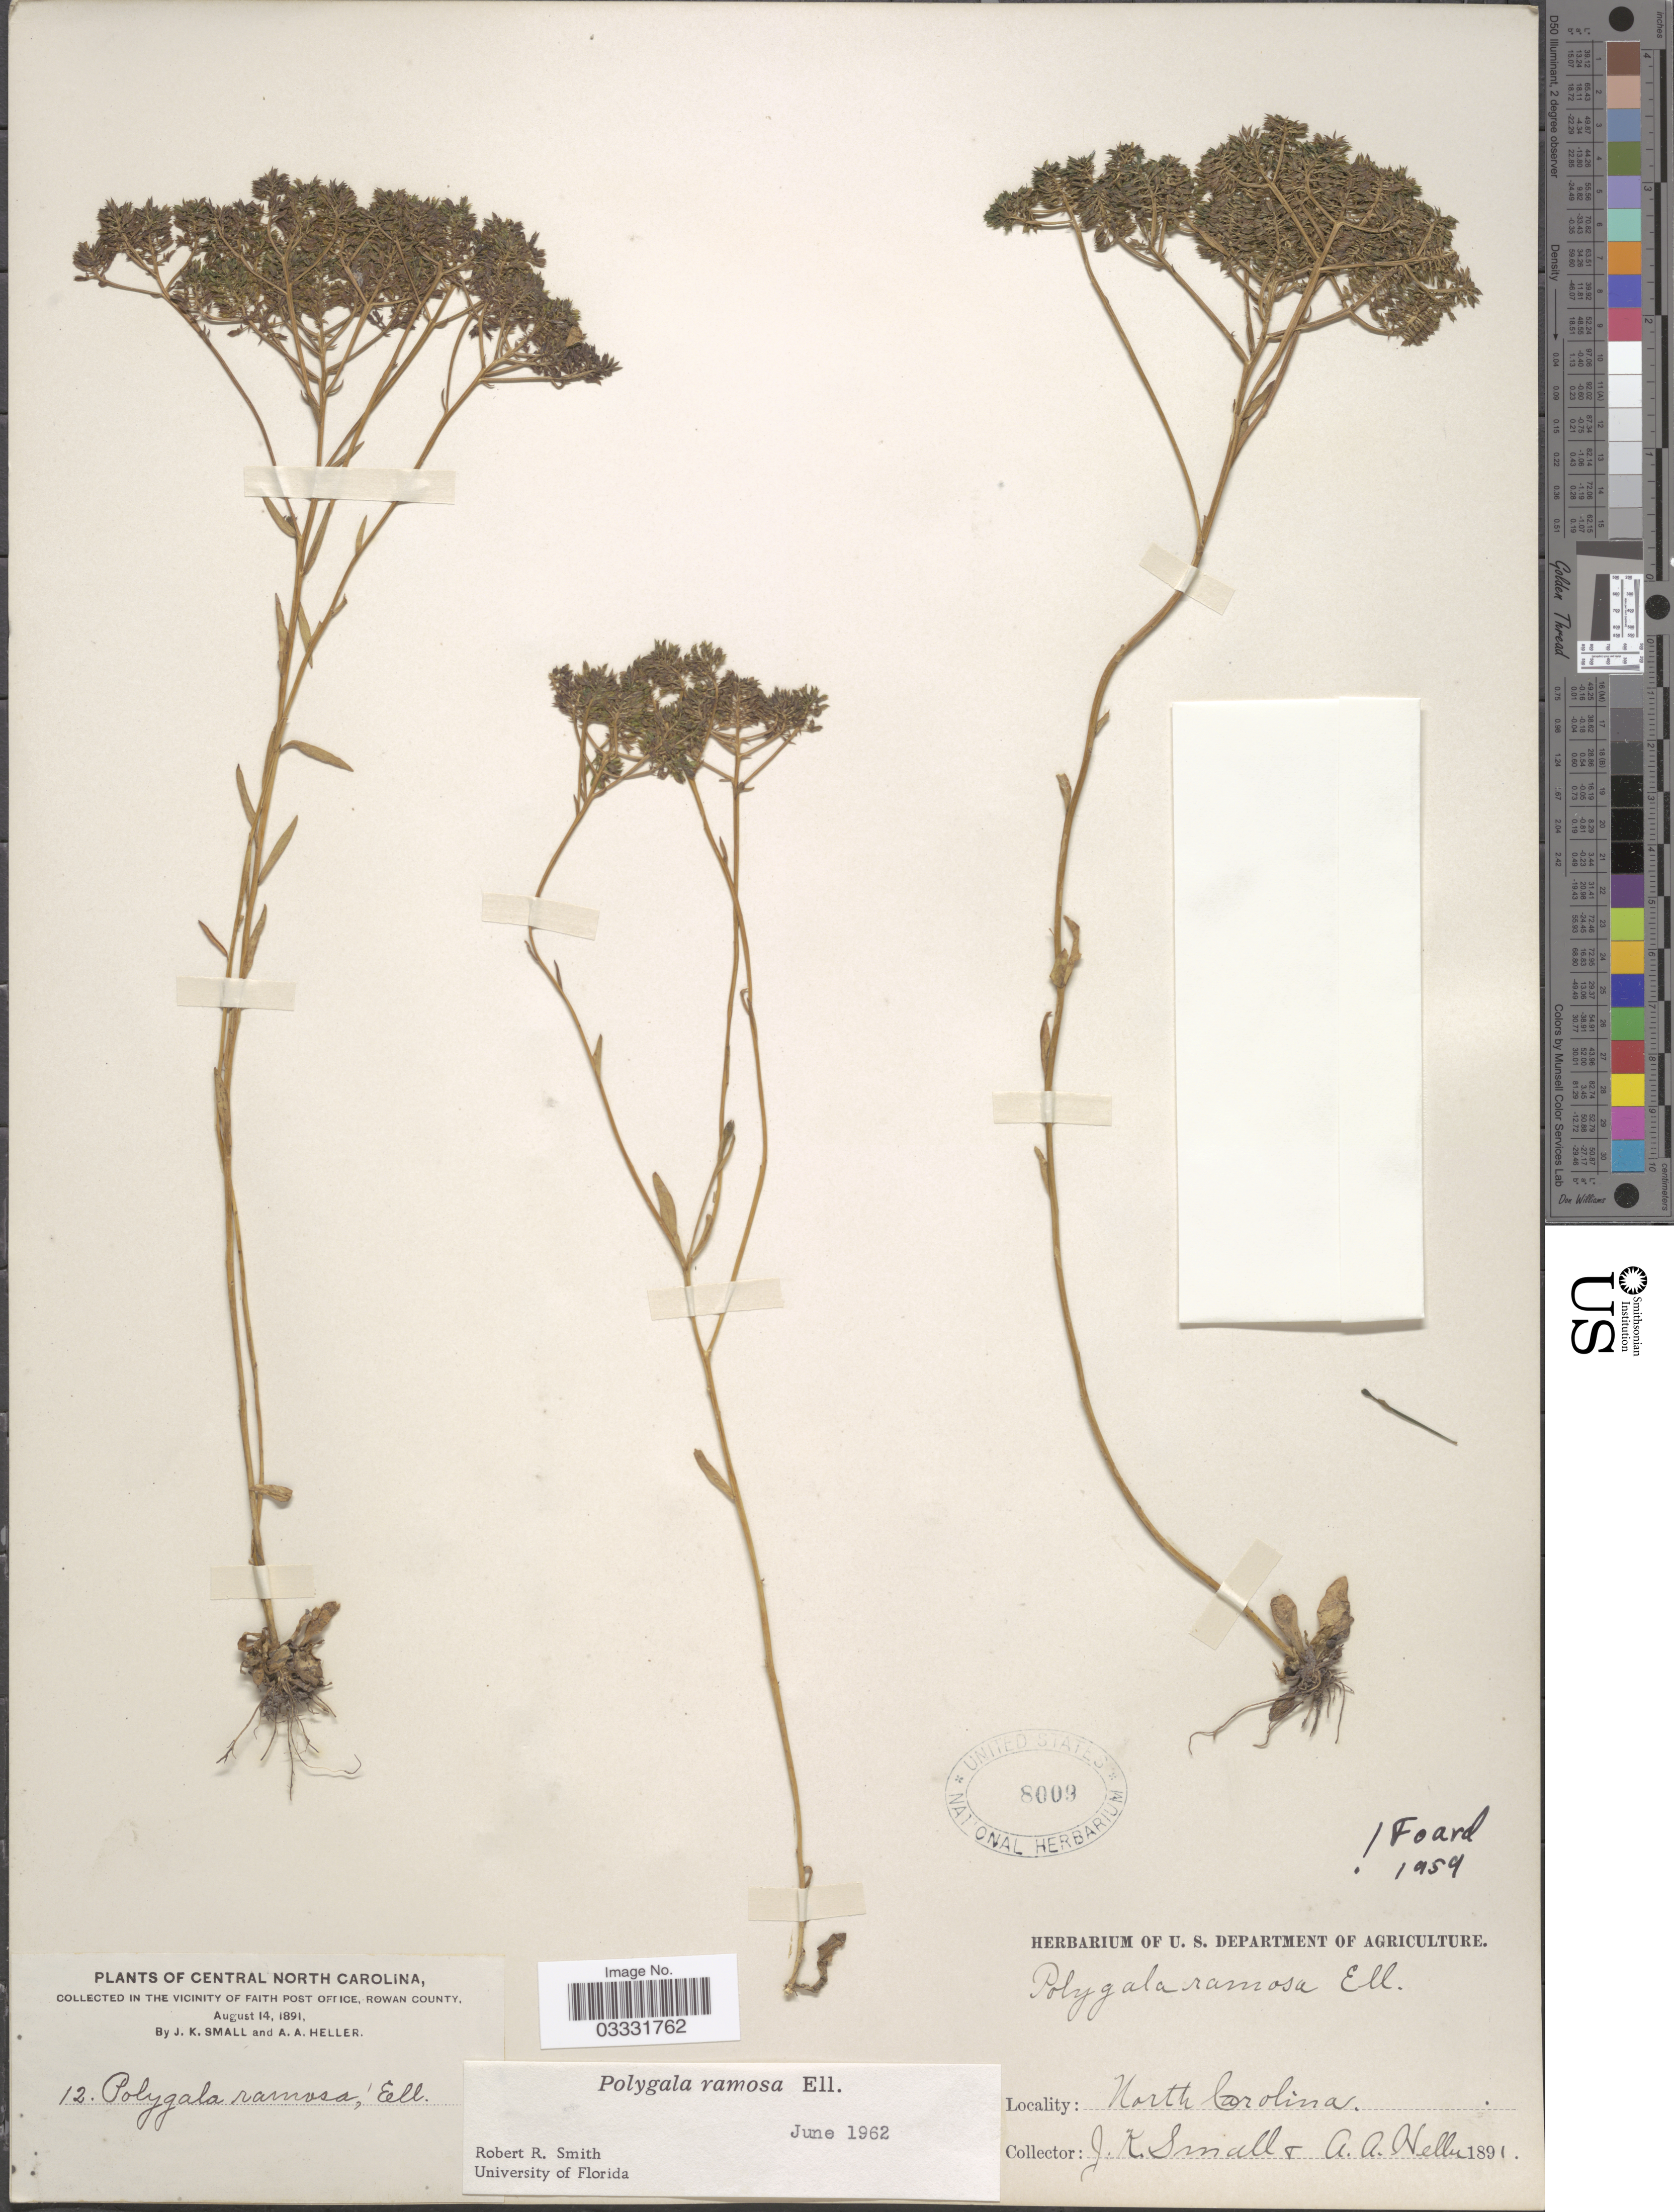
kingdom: Plantae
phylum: Tracheophyta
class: Magnoliopsida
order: Fabales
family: Polygalaceae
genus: Polygala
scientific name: Polygala ramosa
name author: Elliott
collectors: J. K. Small & A. A. Heller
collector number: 12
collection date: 1891-08-14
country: United States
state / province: North Carolina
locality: Central North Carolina. Vicinity of Faith Post Office, Rowan County.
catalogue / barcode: US 8009